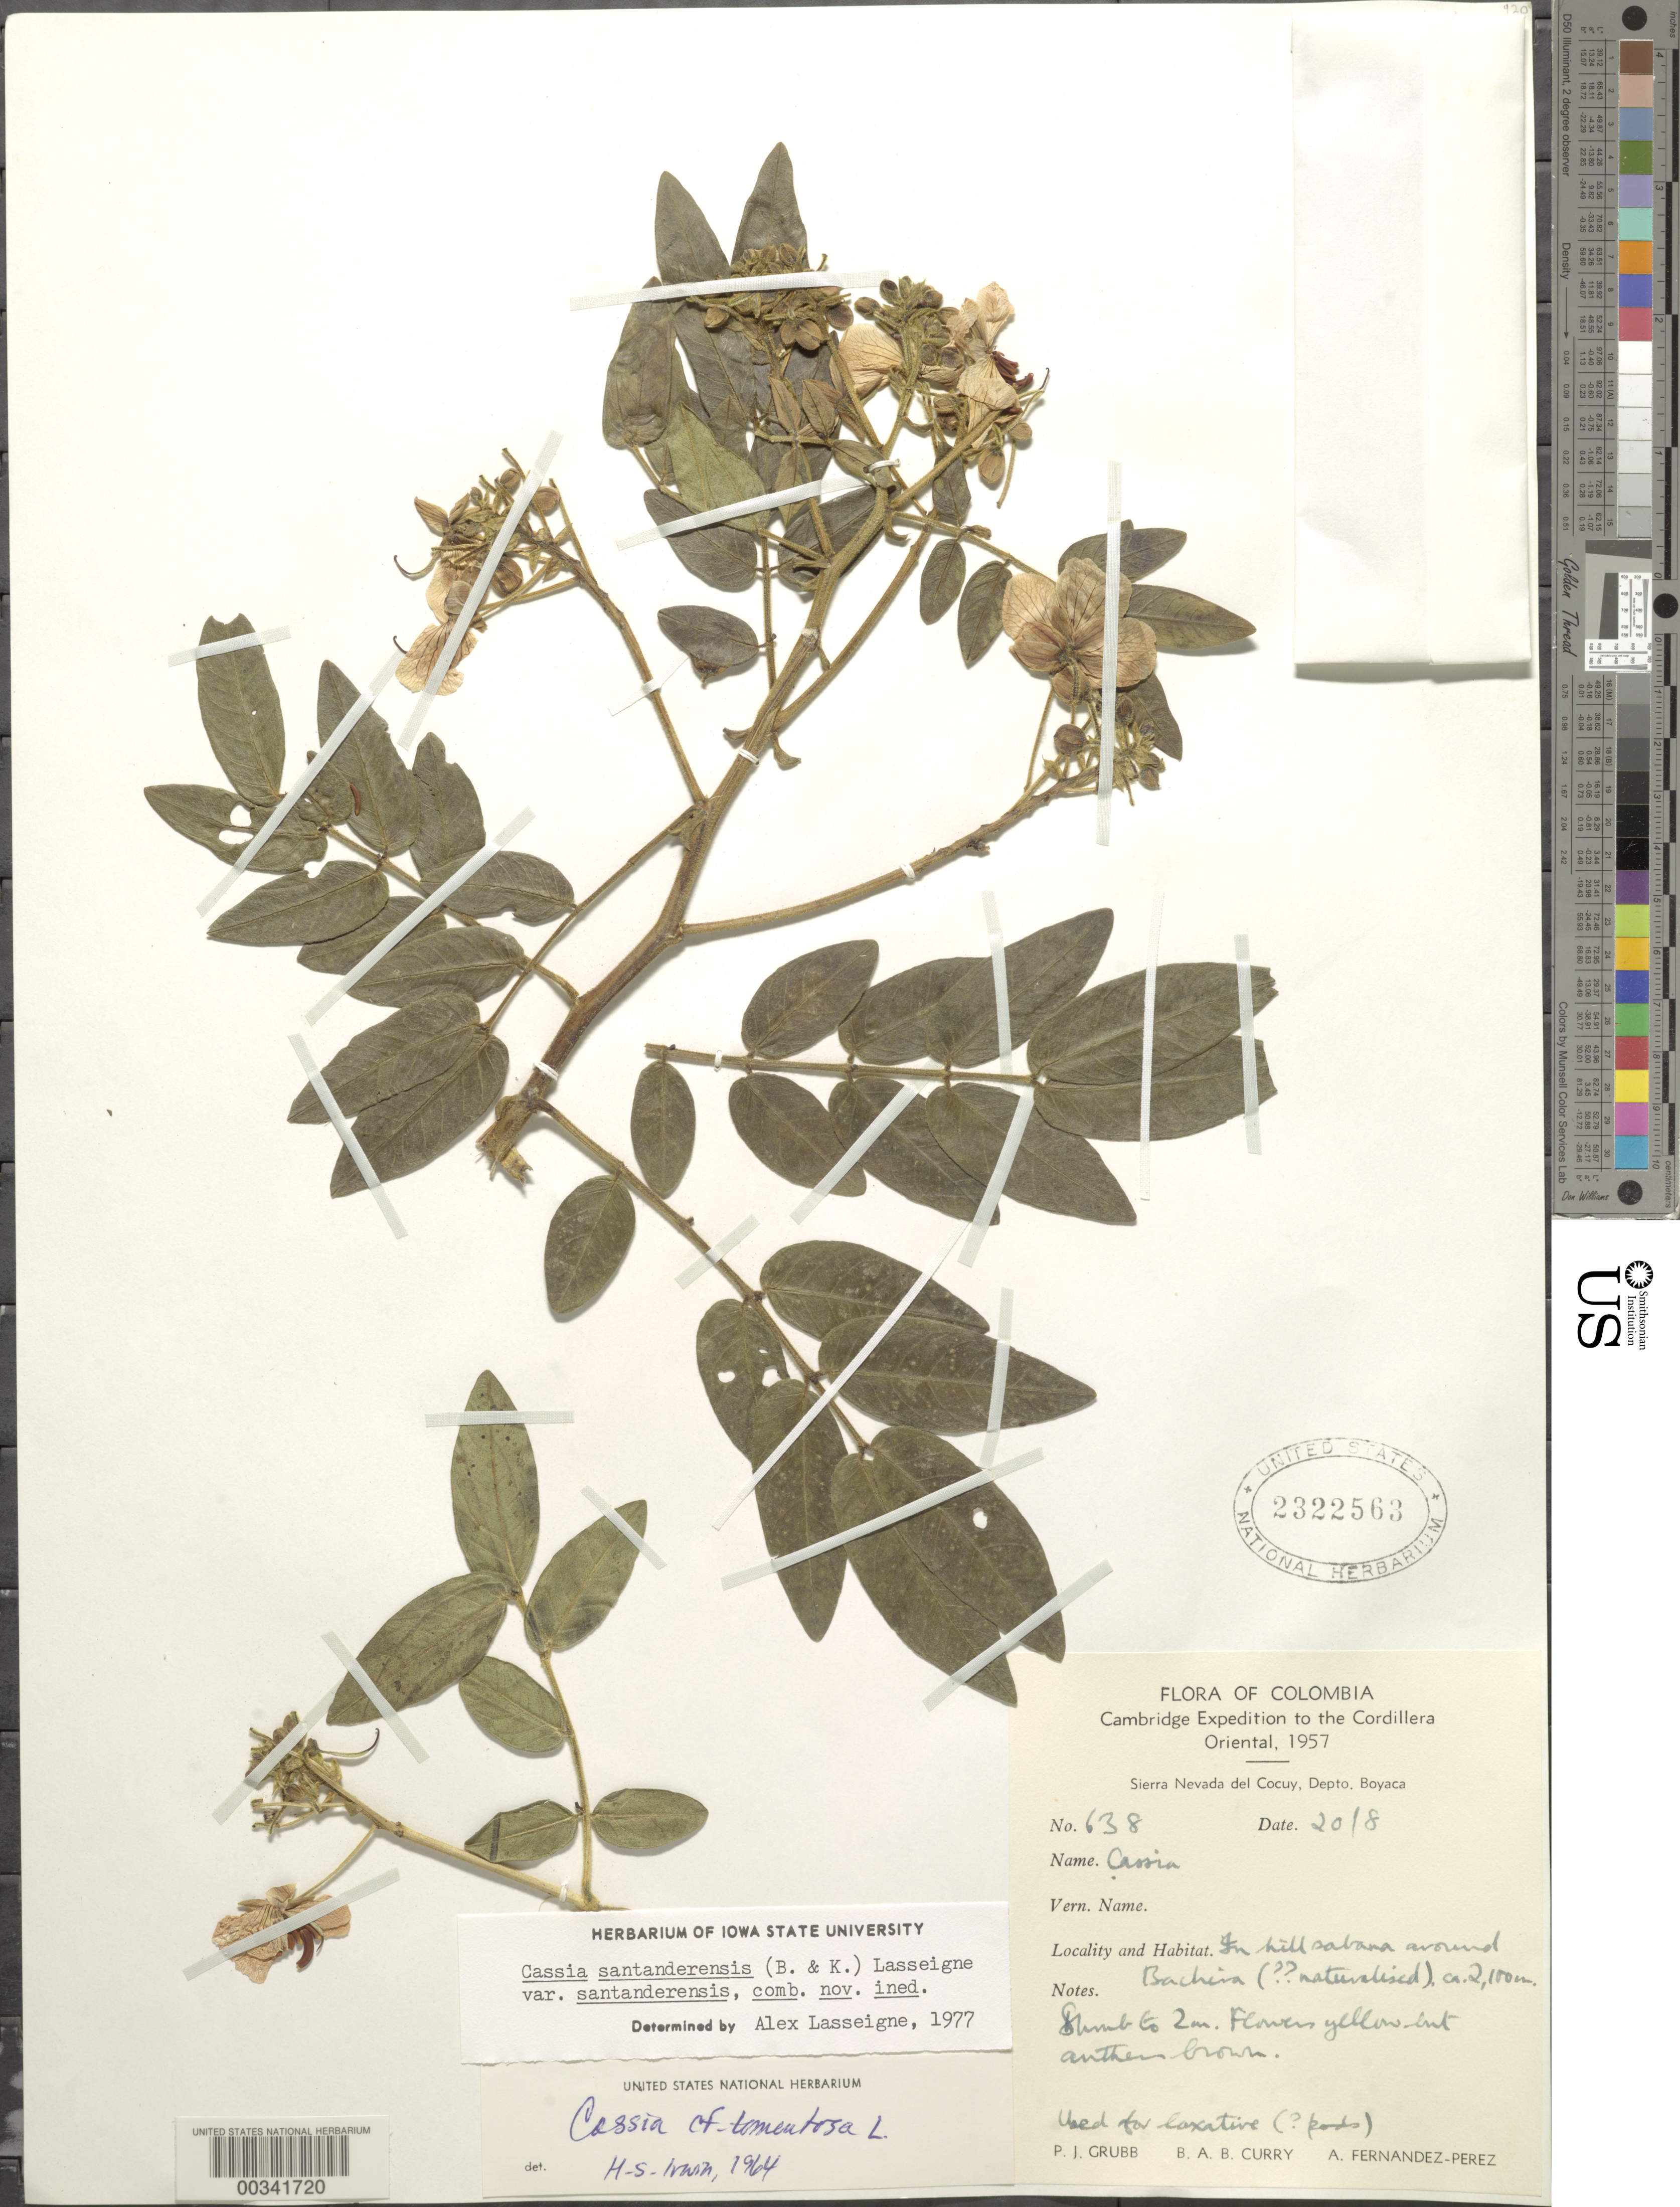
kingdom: Plantae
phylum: Tracheophyta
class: Magnoliopsida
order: Fabales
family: Fabaceae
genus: Senna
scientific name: Senna santanderensis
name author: (Britton & Killip) H.S. Irwin & Barneby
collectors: P. J. Grubb, B. Curry & A. Fernández-Pérez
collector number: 638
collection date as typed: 20 Aug 1957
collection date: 1957-08-20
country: Colombia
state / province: Boyacá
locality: Around Bachina; Sierra Nevada del Cocuy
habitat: Hill sabana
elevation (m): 2100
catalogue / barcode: US 2322563